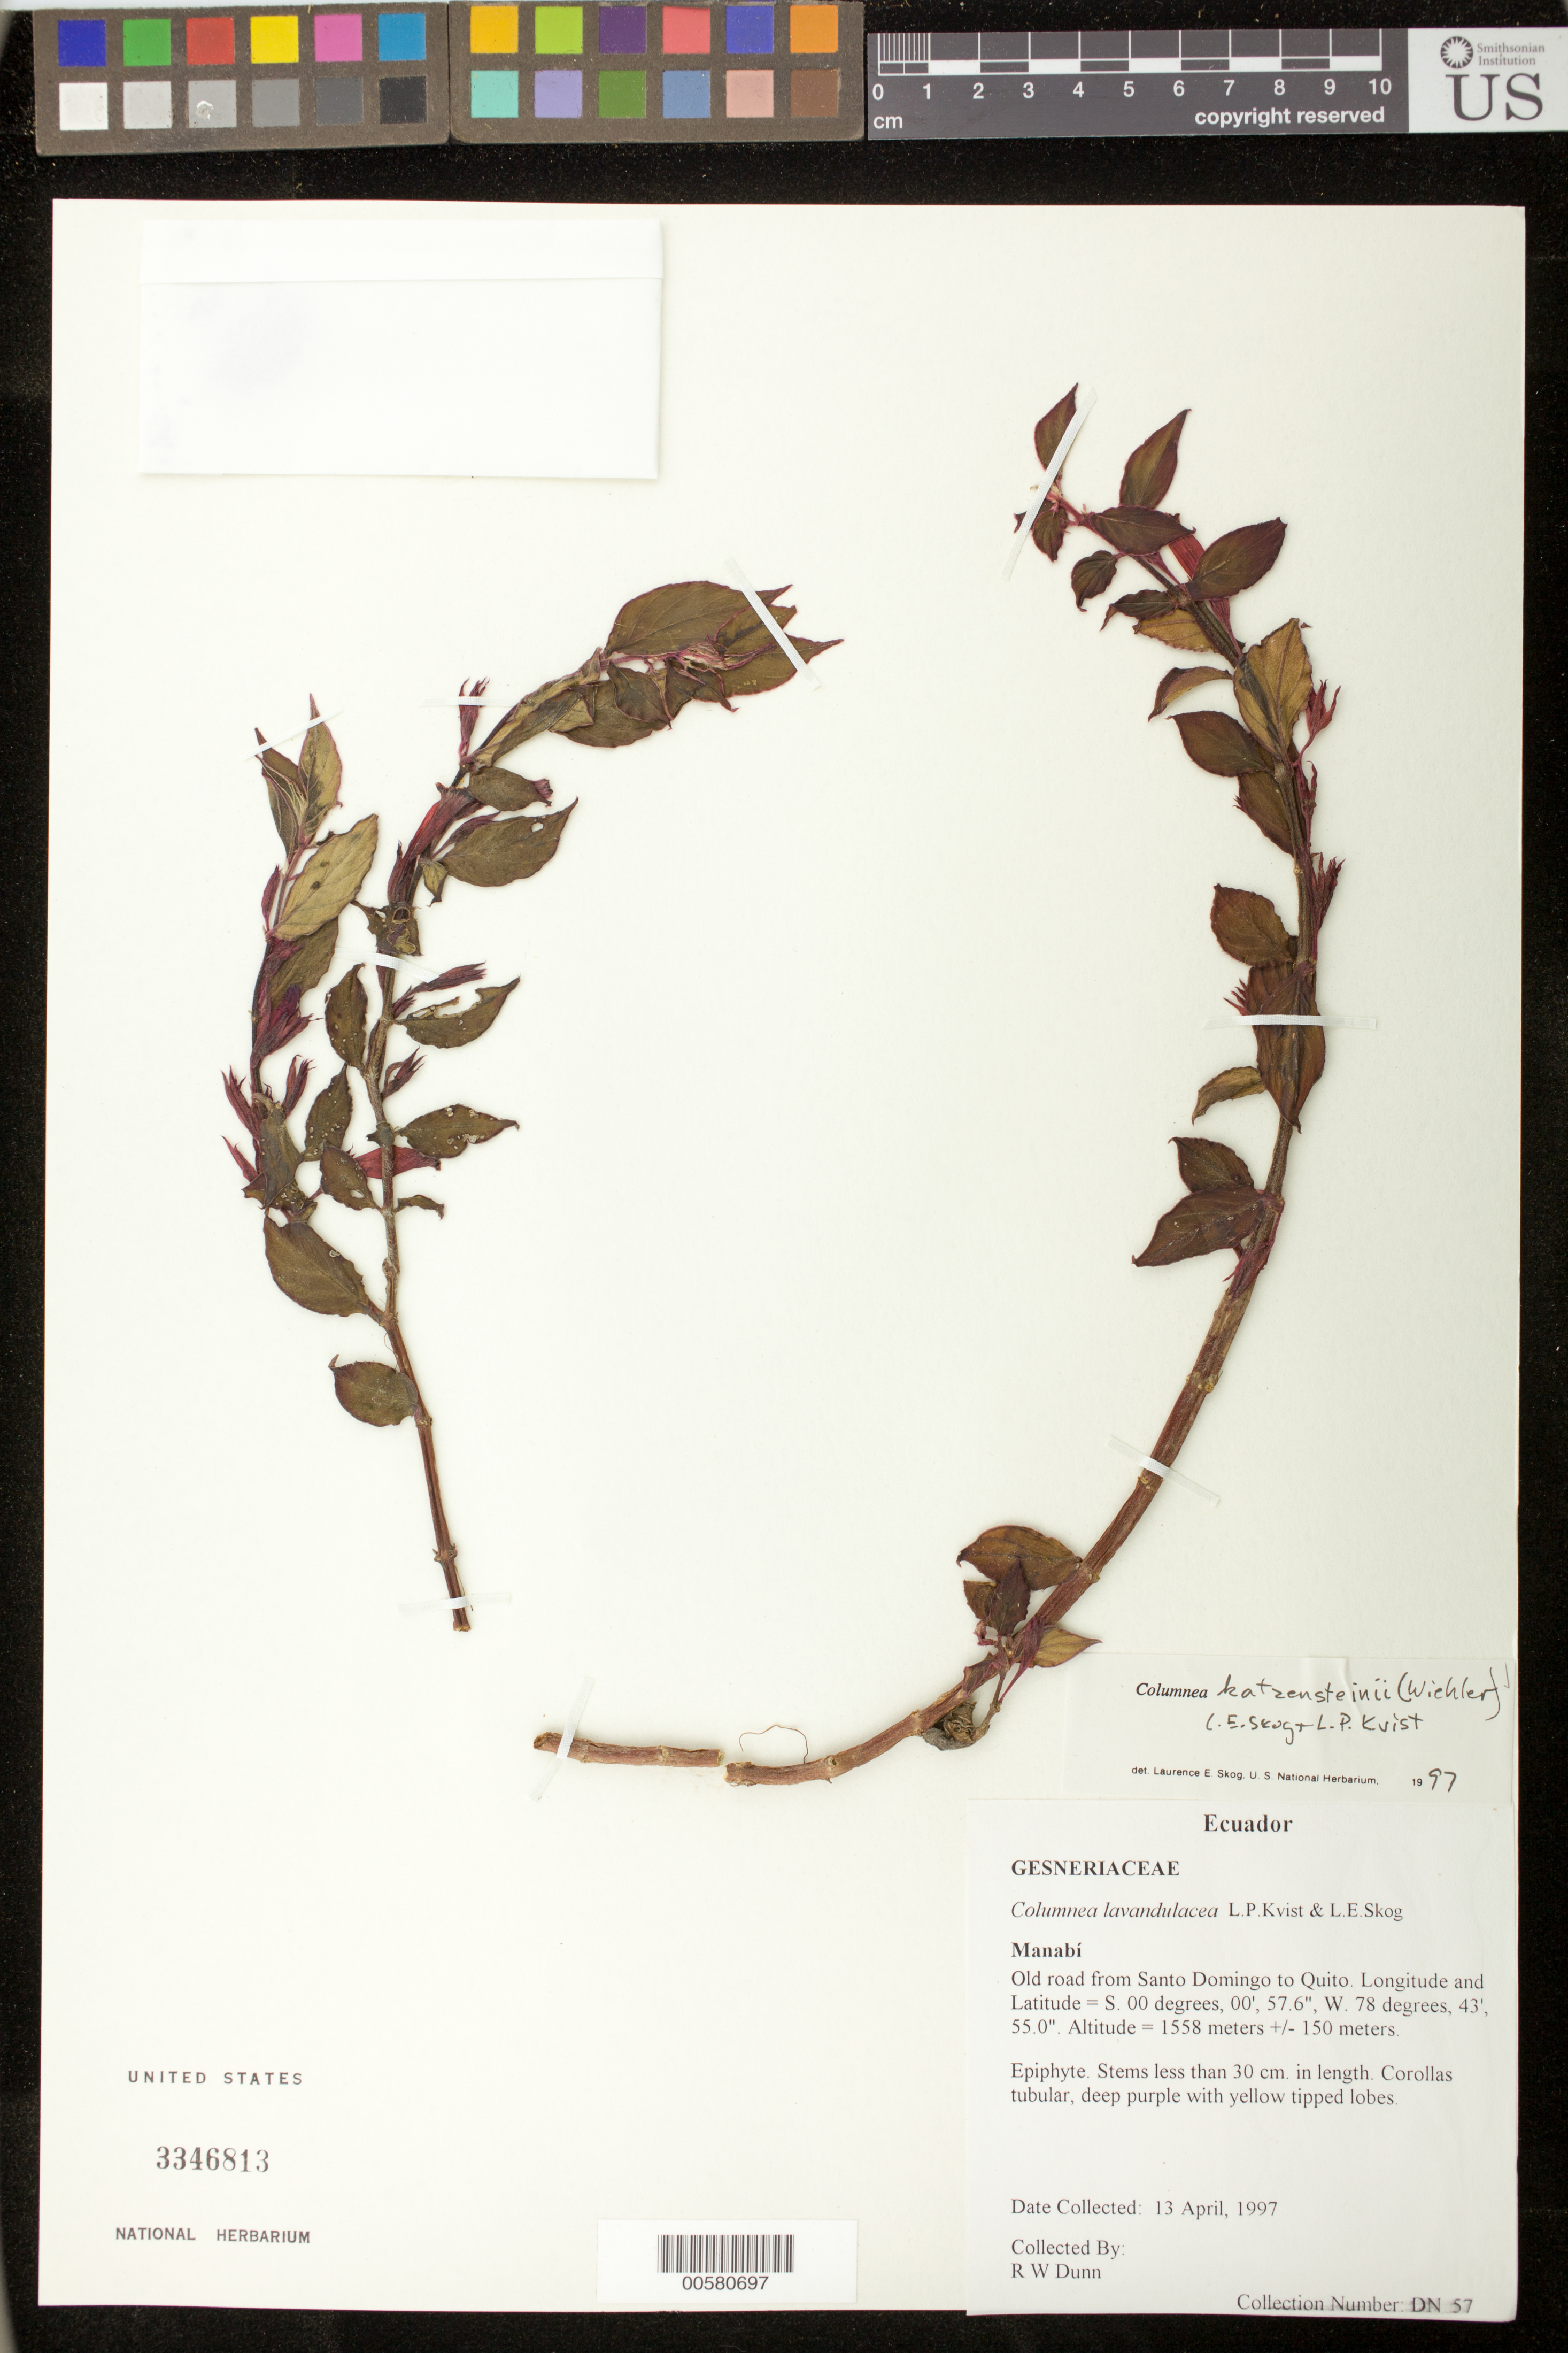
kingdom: Plantae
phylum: Tracheophyta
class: Magnoliopsida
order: Lamiales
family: Gesneriaceae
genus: Columnea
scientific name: Columnea katzensteiniae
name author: (Wiehler) L.E. Skog & L.P. Kvist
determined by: Skog, Laurence E.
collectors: R. Dunn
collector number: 57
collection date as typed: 13 Apr 1997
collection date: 1997-04-13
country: Ecuador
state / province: Pichincha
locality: Old road from Santo Domingo to Quito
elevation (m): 1400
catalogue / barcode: US 3346813